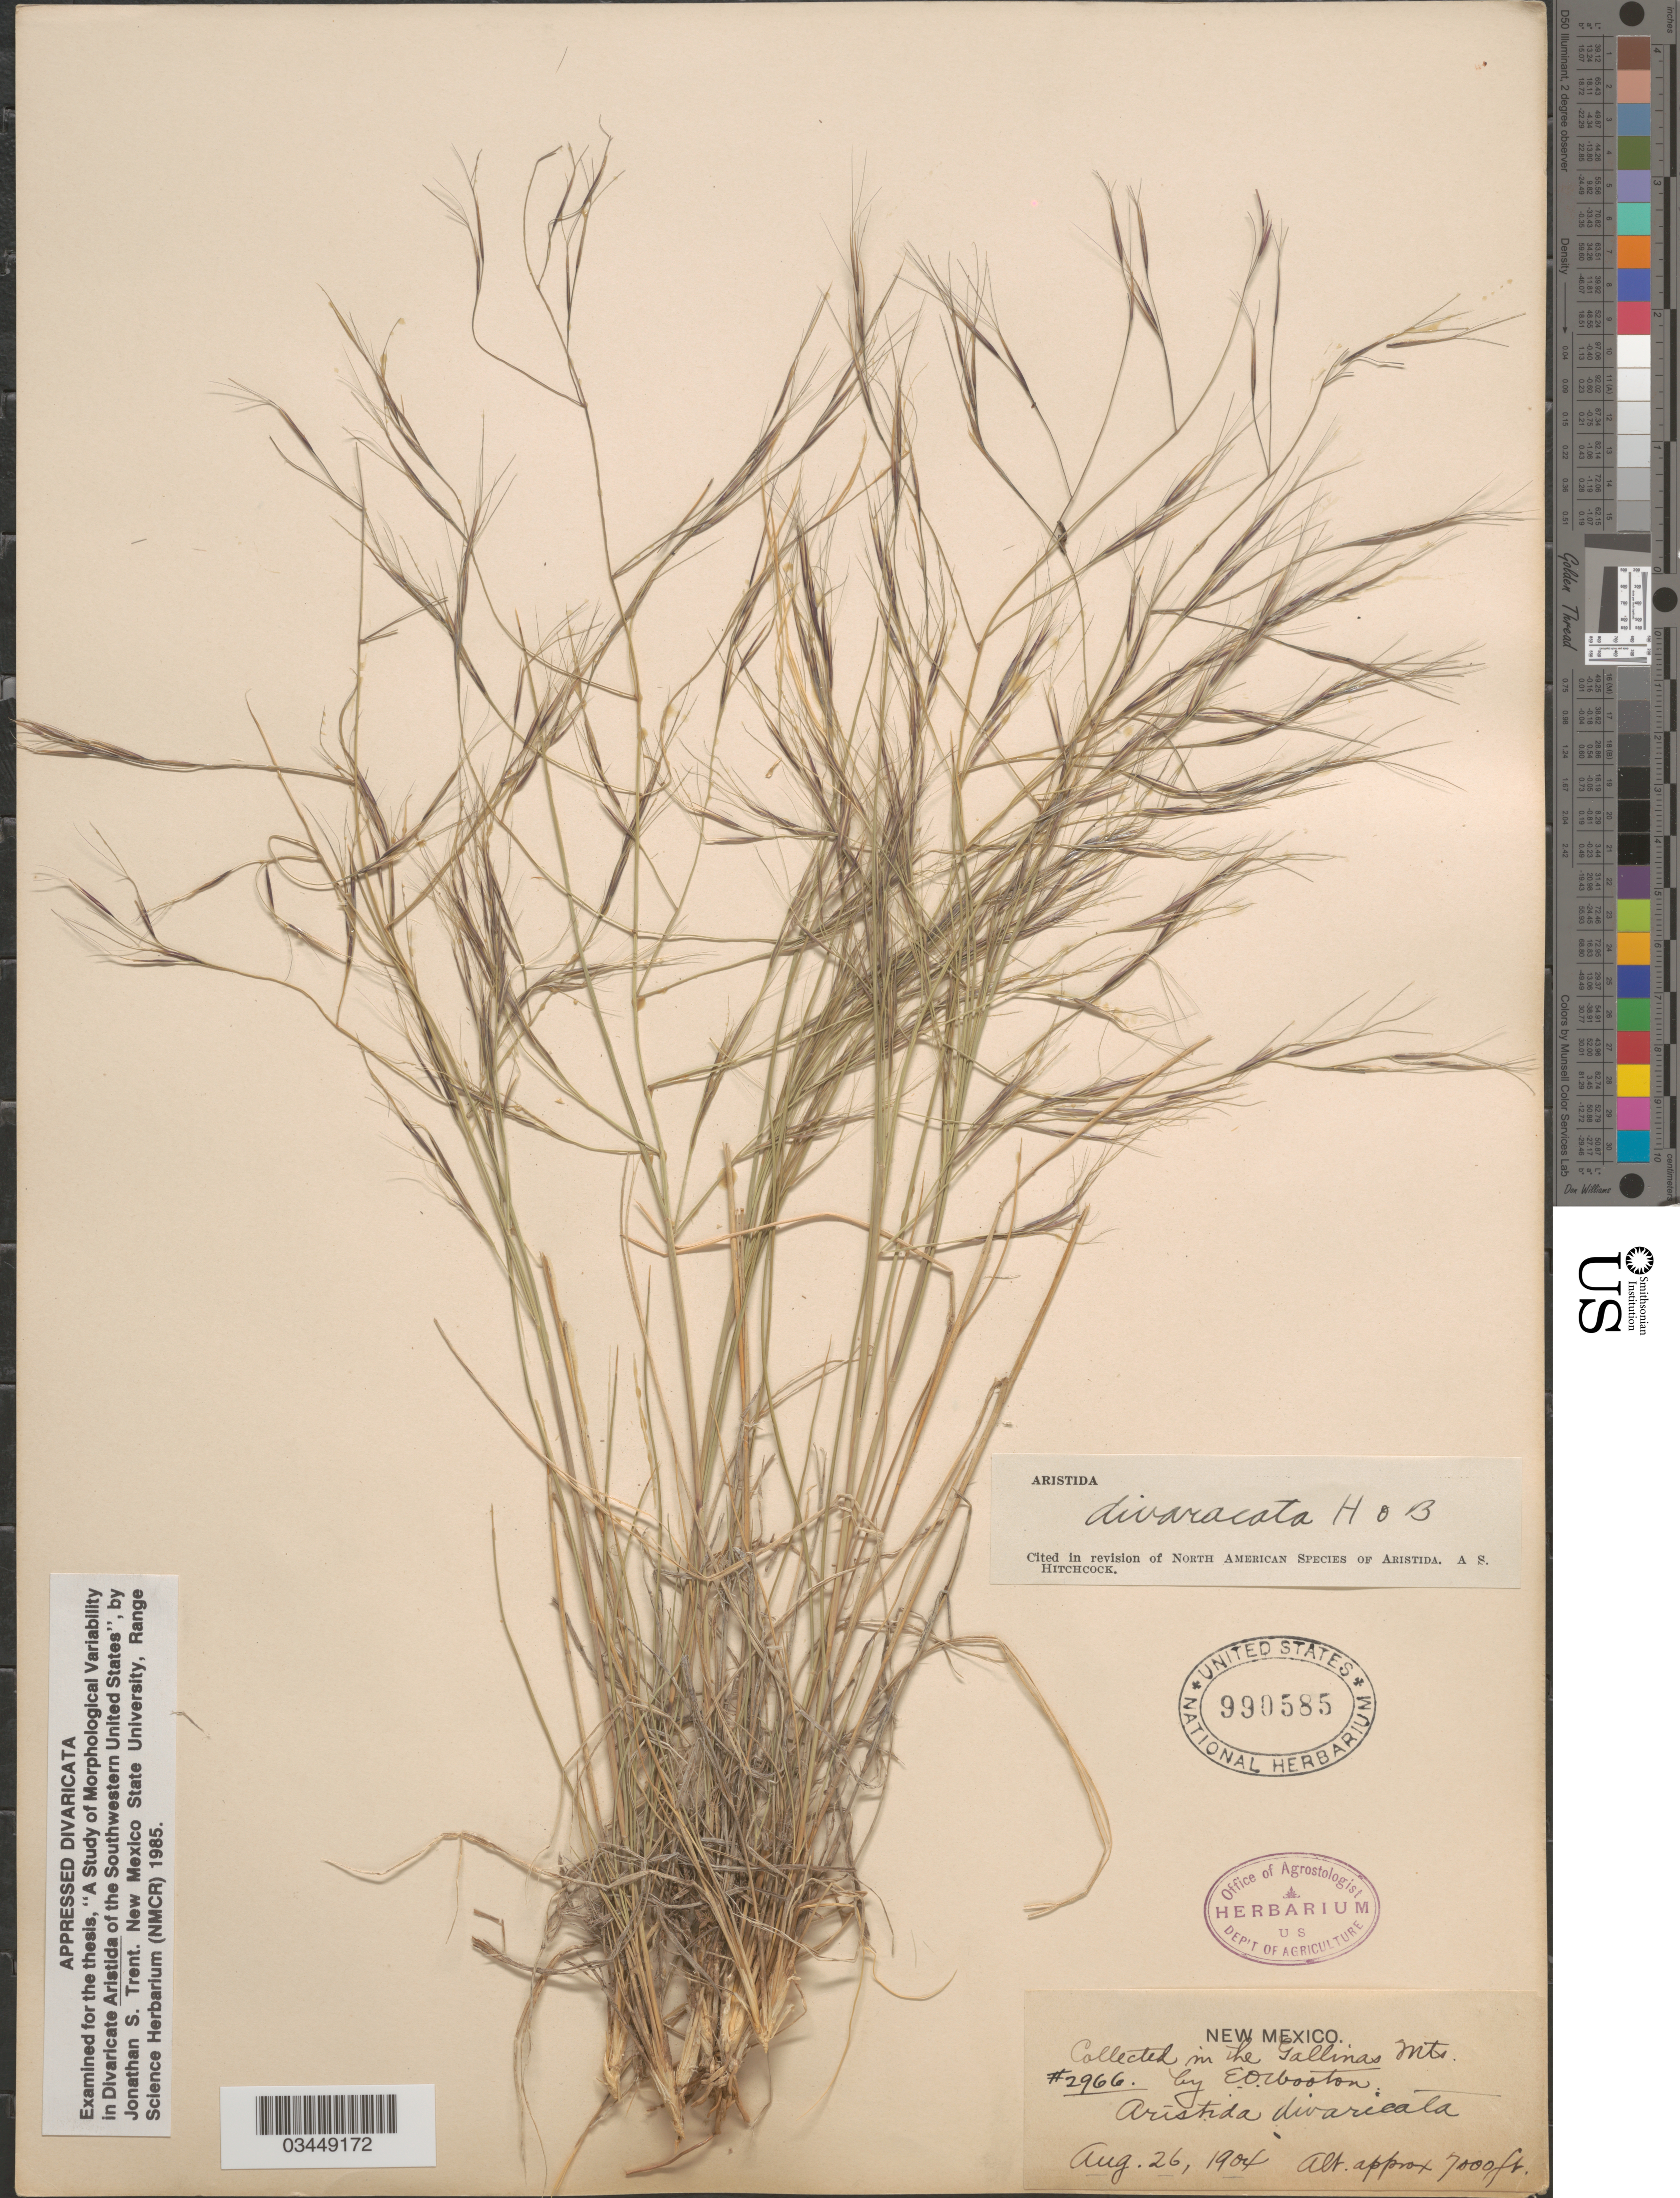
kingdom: Plantae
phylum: Tracheophyta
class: Liliopsida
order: Poales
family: Poaceae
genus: Aristida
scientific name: Aristida divaricata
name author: Humb. & Bonpl. ex Willd.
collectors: E. O. Wooton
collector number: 2966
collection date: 1904-08-26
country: United States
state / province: New Mexico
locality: The Gallinas Mts.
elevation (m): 2134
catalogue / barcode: US 990585